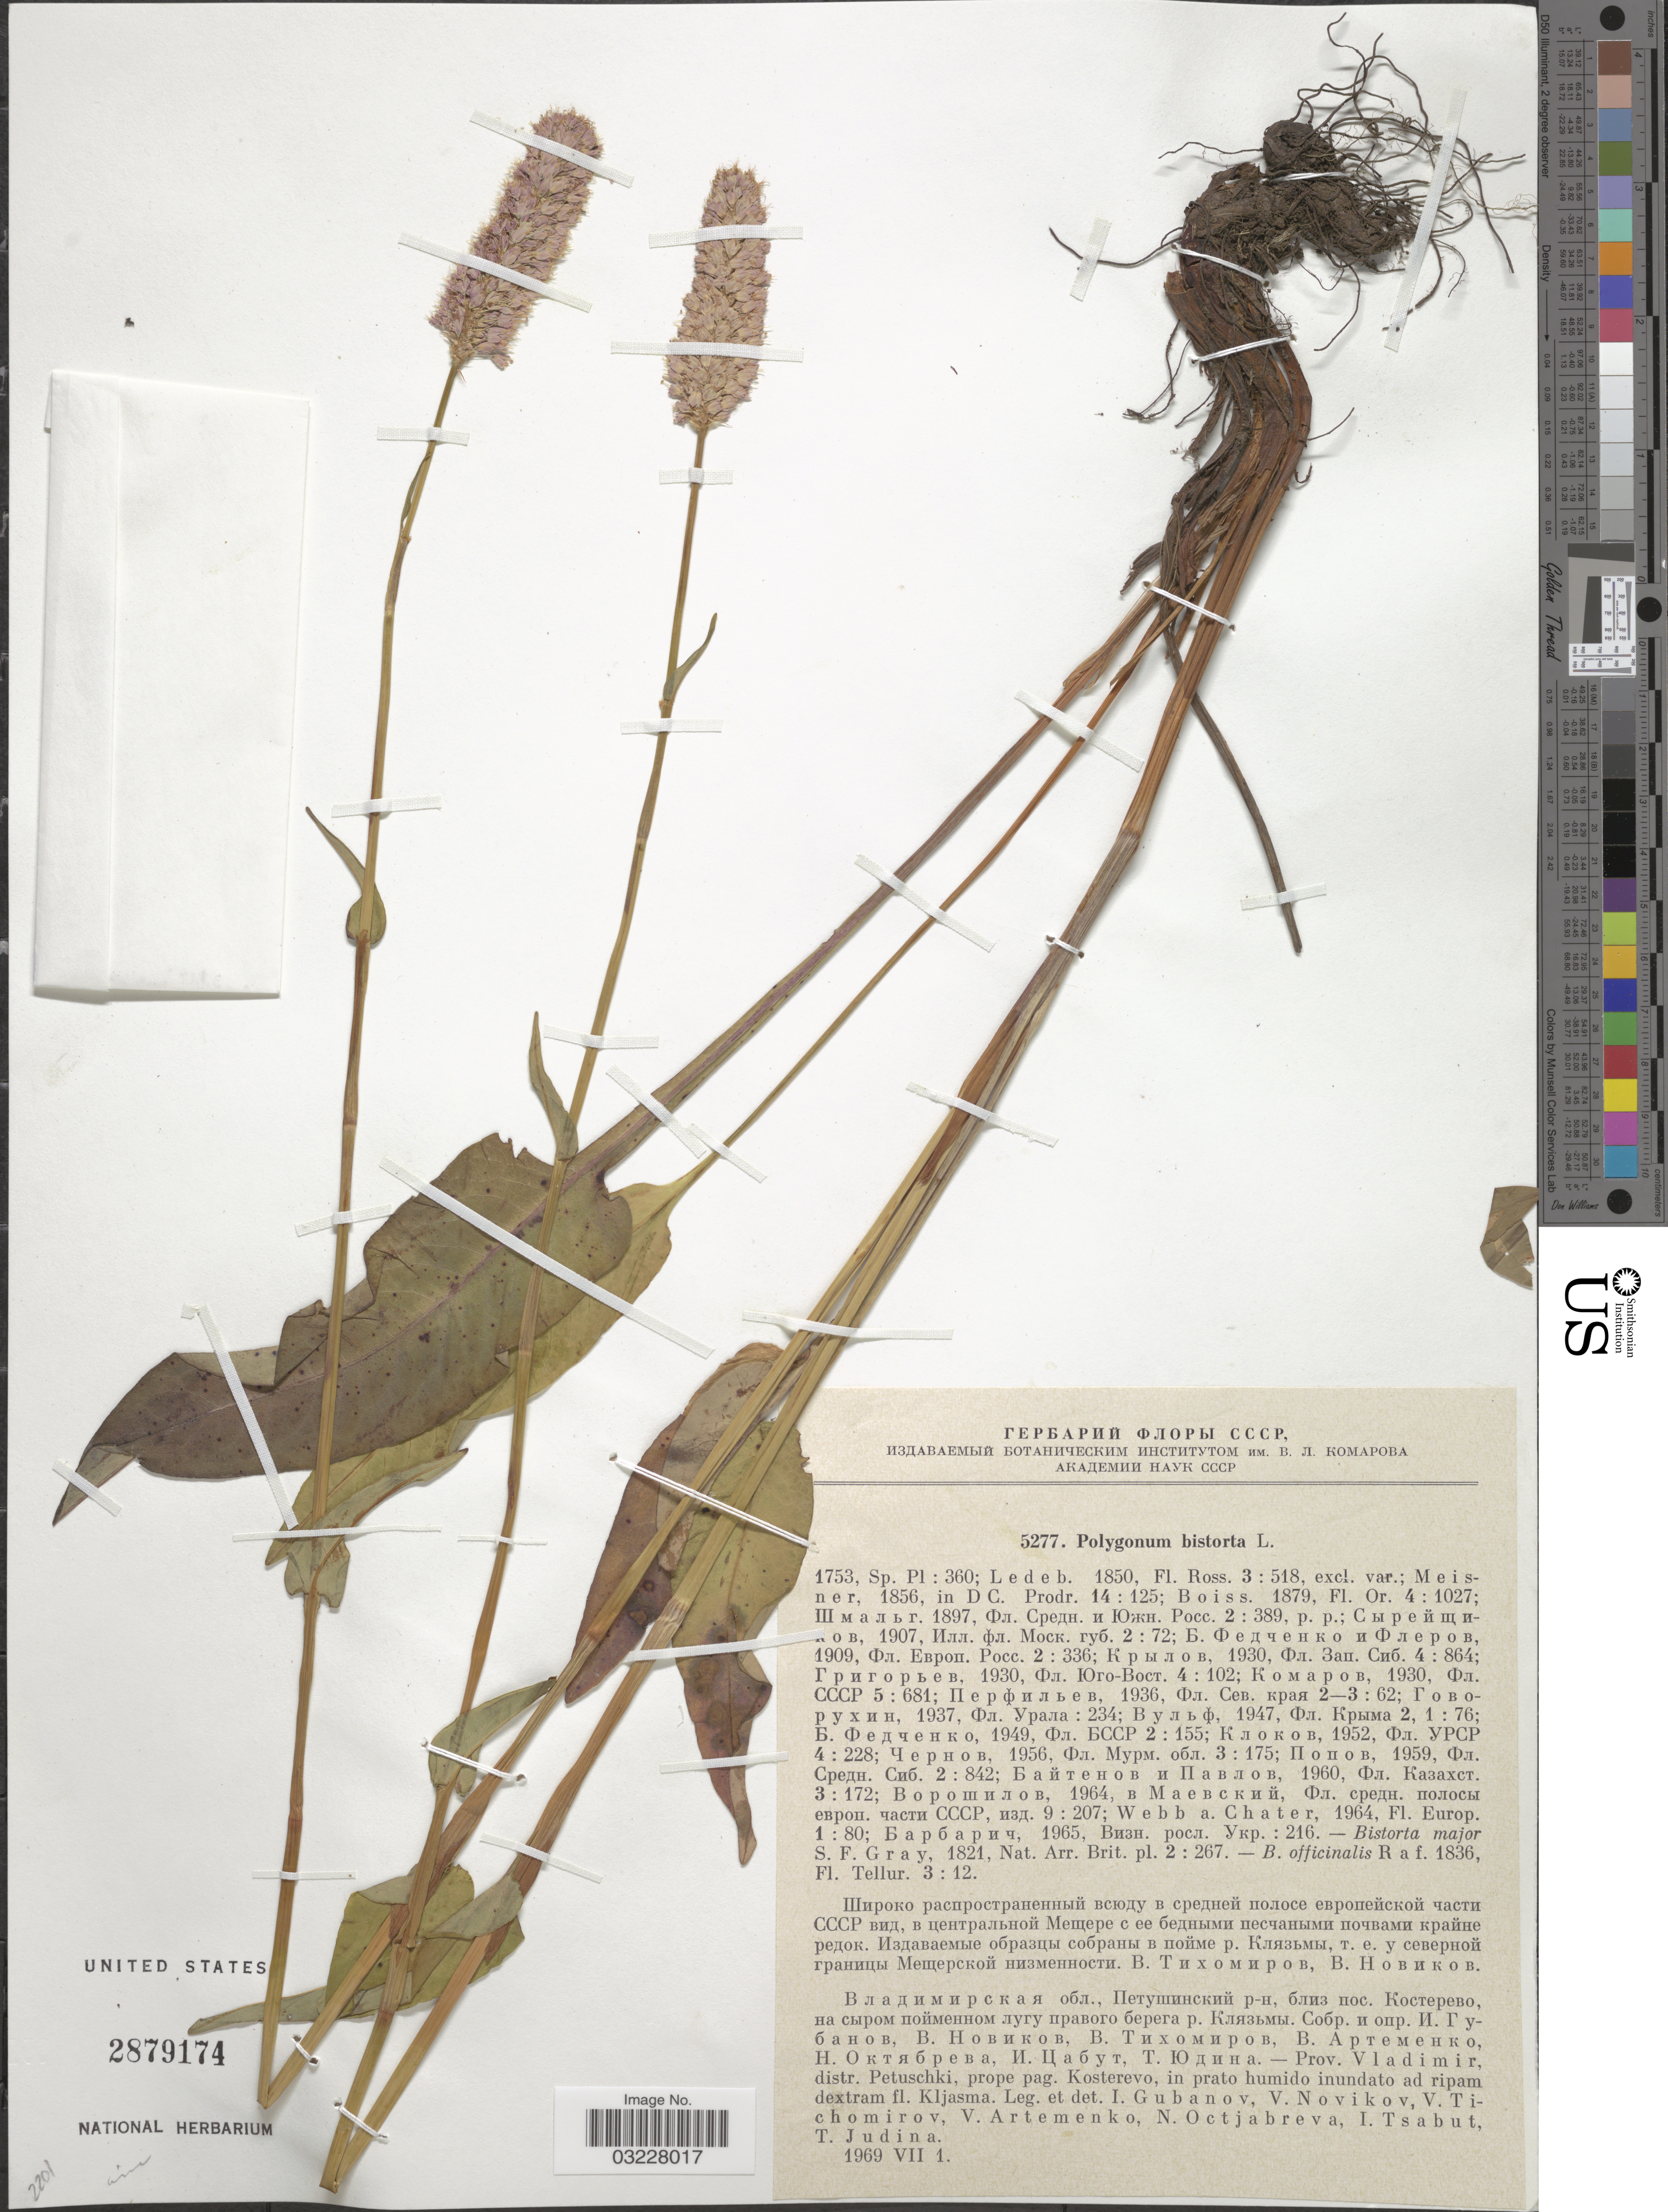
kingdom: Plantae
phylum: Tracheophyta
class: Magnoliopsida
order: Caryophyllales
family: Polygonaceae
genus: Bistorta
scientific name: Bistorta officinalis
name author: Delarbre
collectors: I. Gubanov, V. Novikov, V. Tichomirov, V. Artemenko & et al.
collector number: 5277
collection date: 1969-07-01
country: Russian Federation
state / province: Vladimir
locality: Distr. Petuschki, prope pag. Kosterevo.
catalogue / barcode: US 2879174